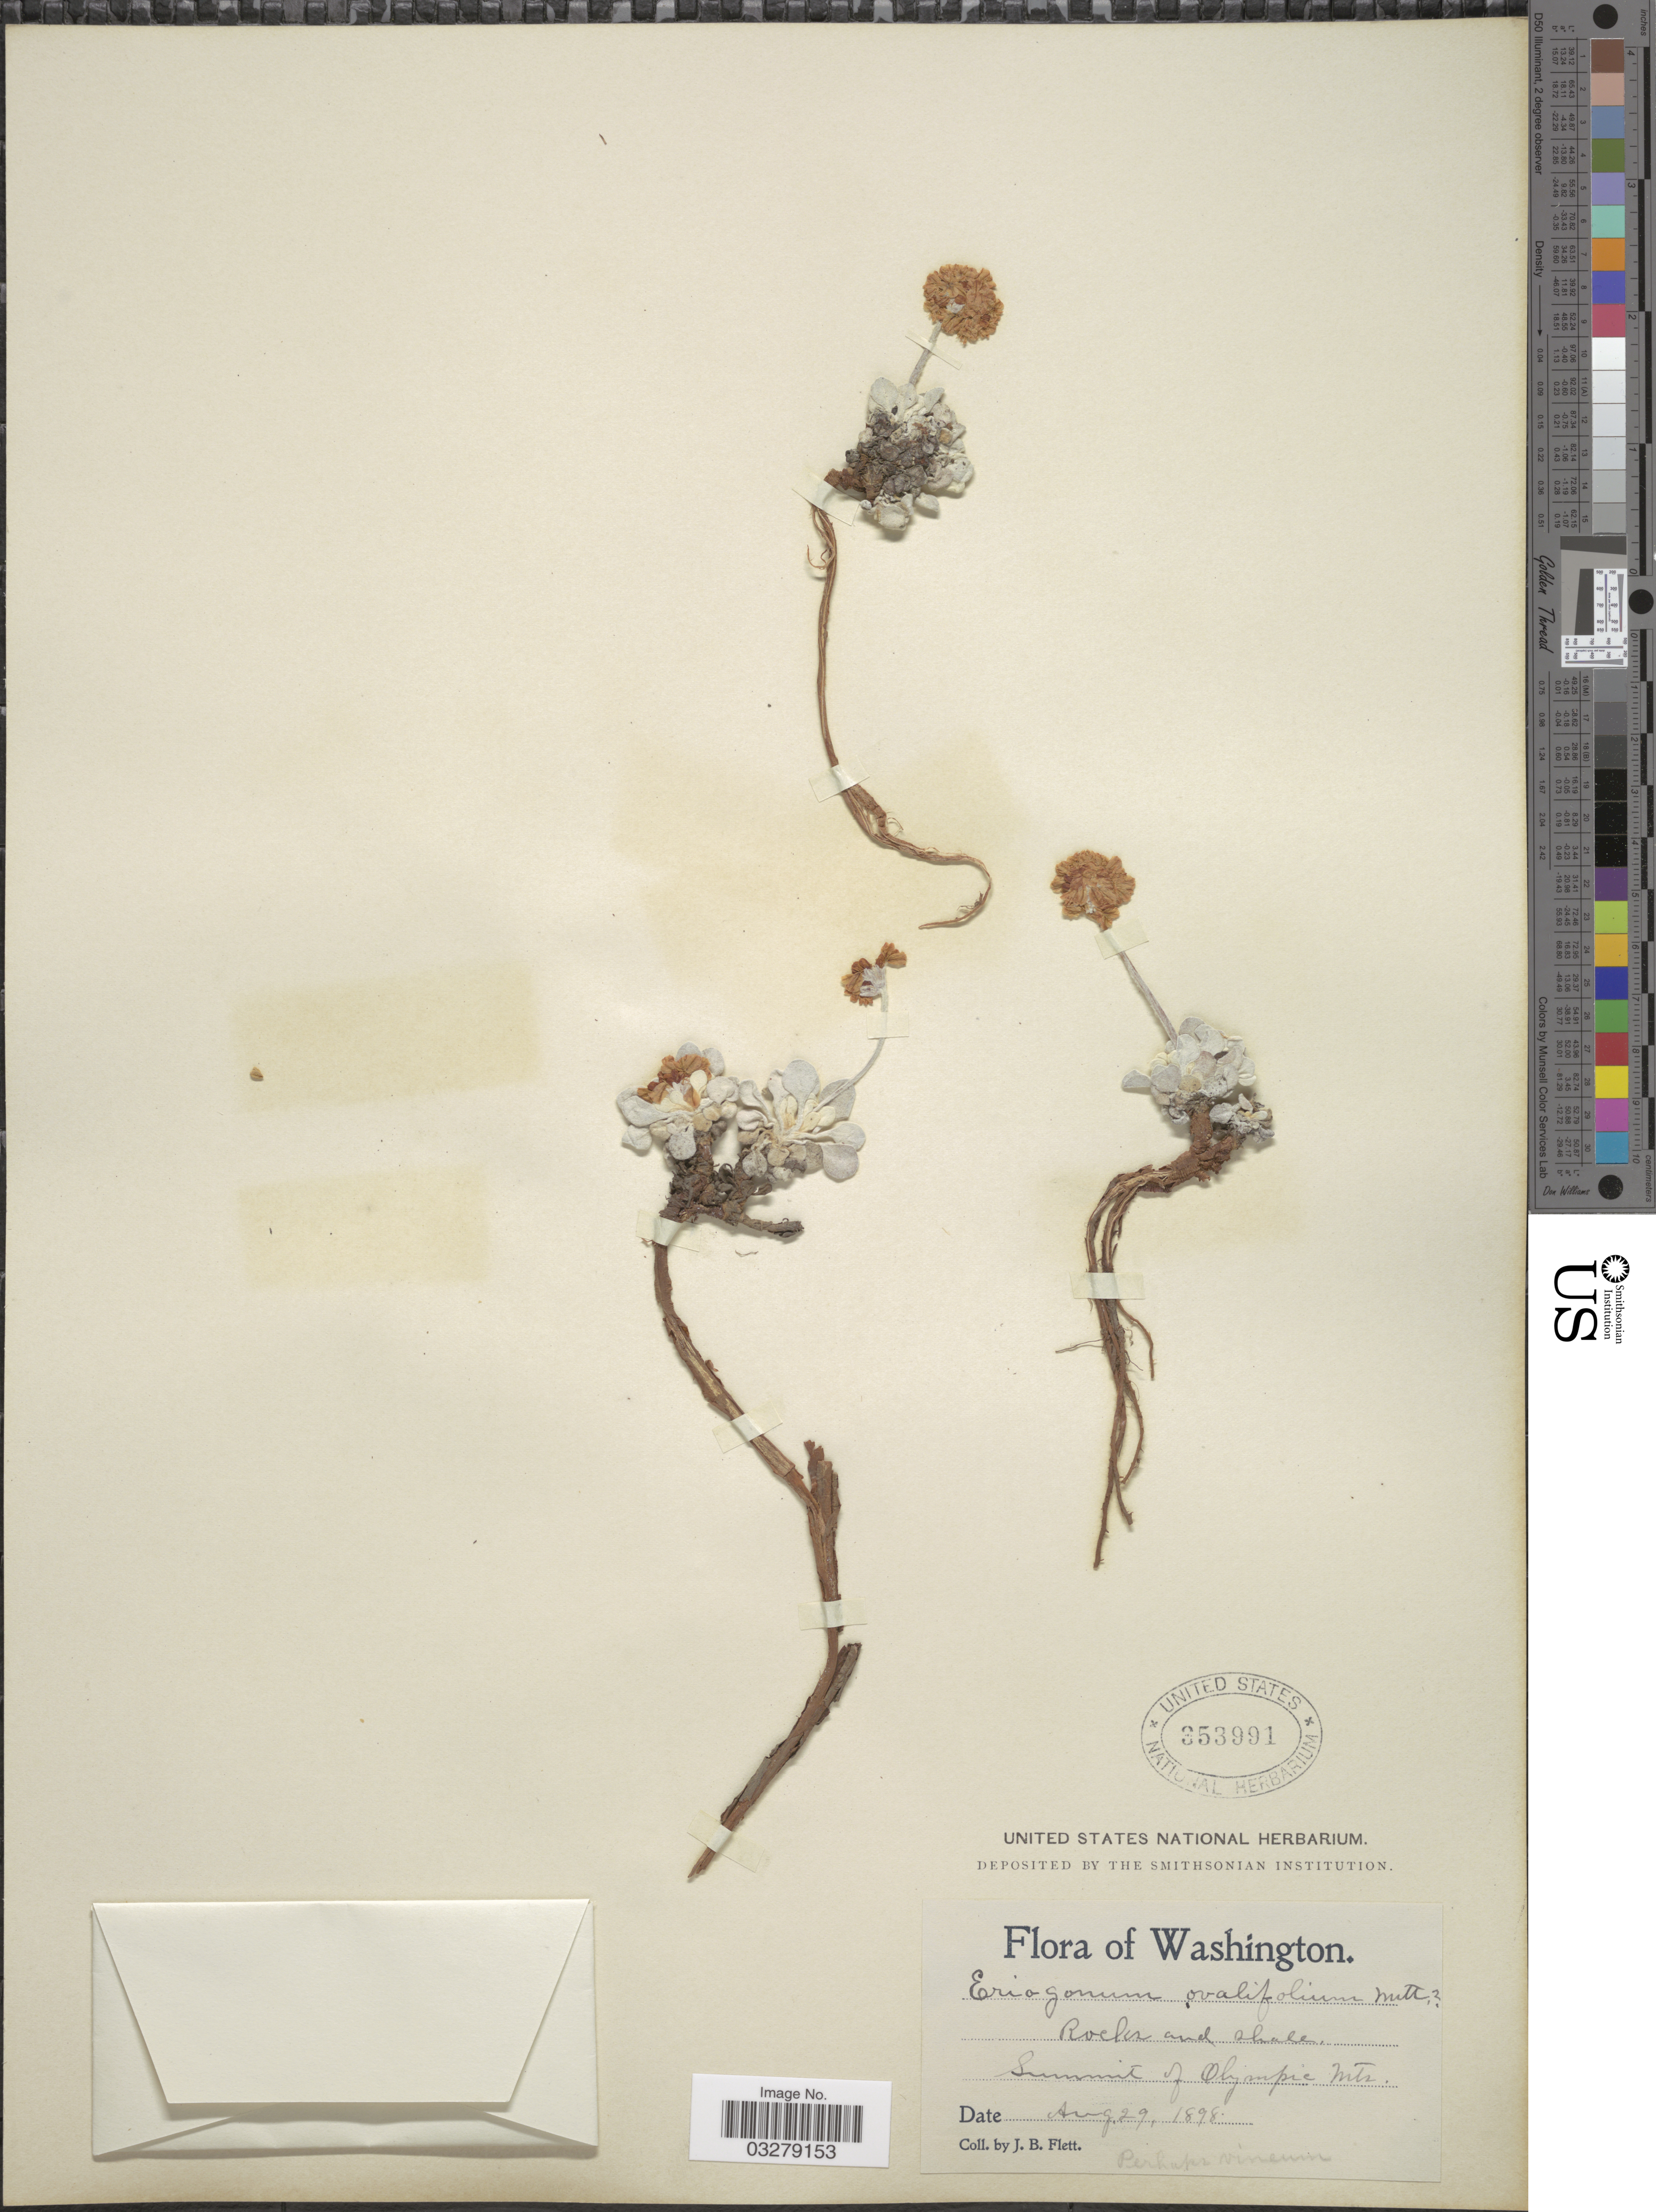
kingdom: Plantae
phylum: Tracheophyta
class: Magnoliopsida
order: Caryophyllales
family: Polygonaceae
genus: Eriogonum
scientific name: Eriogonum ovalifolium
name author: Nutt.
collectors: J. Flett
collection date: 1898-08-29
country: United States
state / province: Washington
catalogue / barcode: US 353991